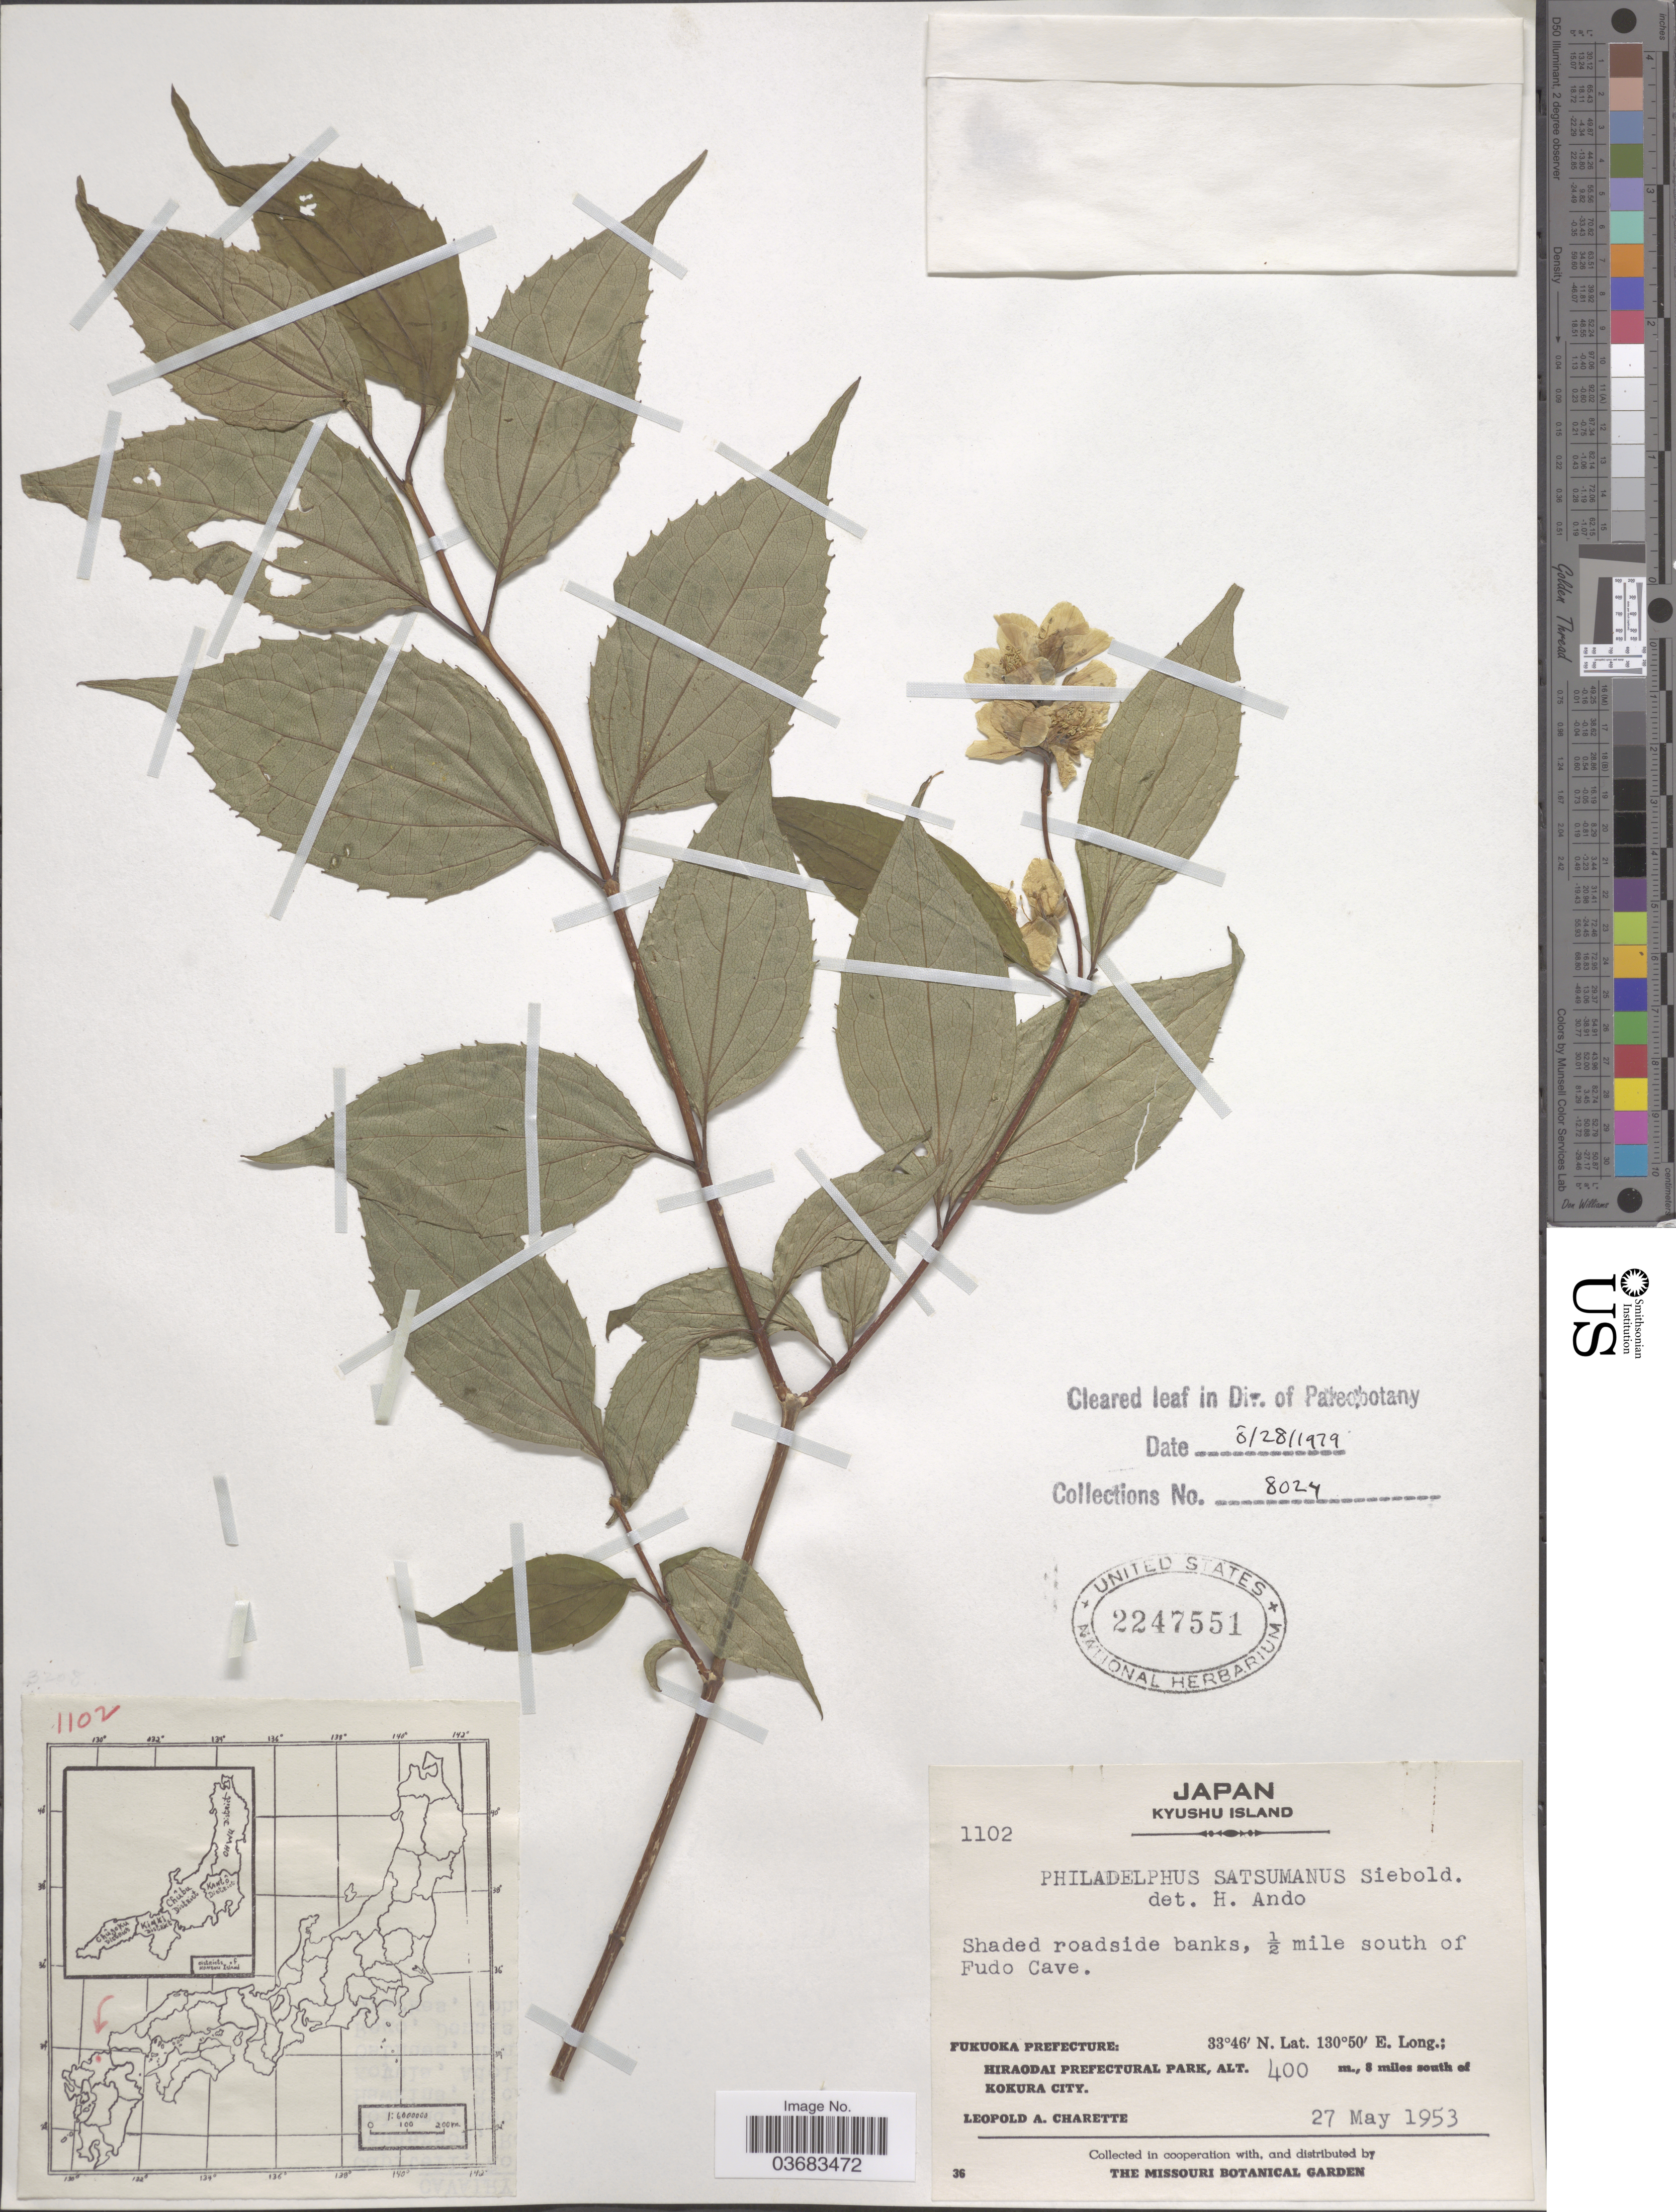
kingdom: Plantae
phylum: Tracheophyta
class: Magnoliopsida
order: Cornales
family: Hydrangeaceae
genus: Philadelphus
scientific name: Philadelphus satsumi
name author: Siebold ex Lindl. & Paxton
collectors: L. A. Charette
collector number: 1102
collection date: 1953-05-27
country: Japan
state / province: Hukuoka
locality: Kyushu Island. ½ mile south of Fudo Cave. Fukuoka Prefecture: Hiraodai Prefectural Park, 8 miles south of Kokura City.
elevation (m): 400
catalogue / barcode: US 2247551